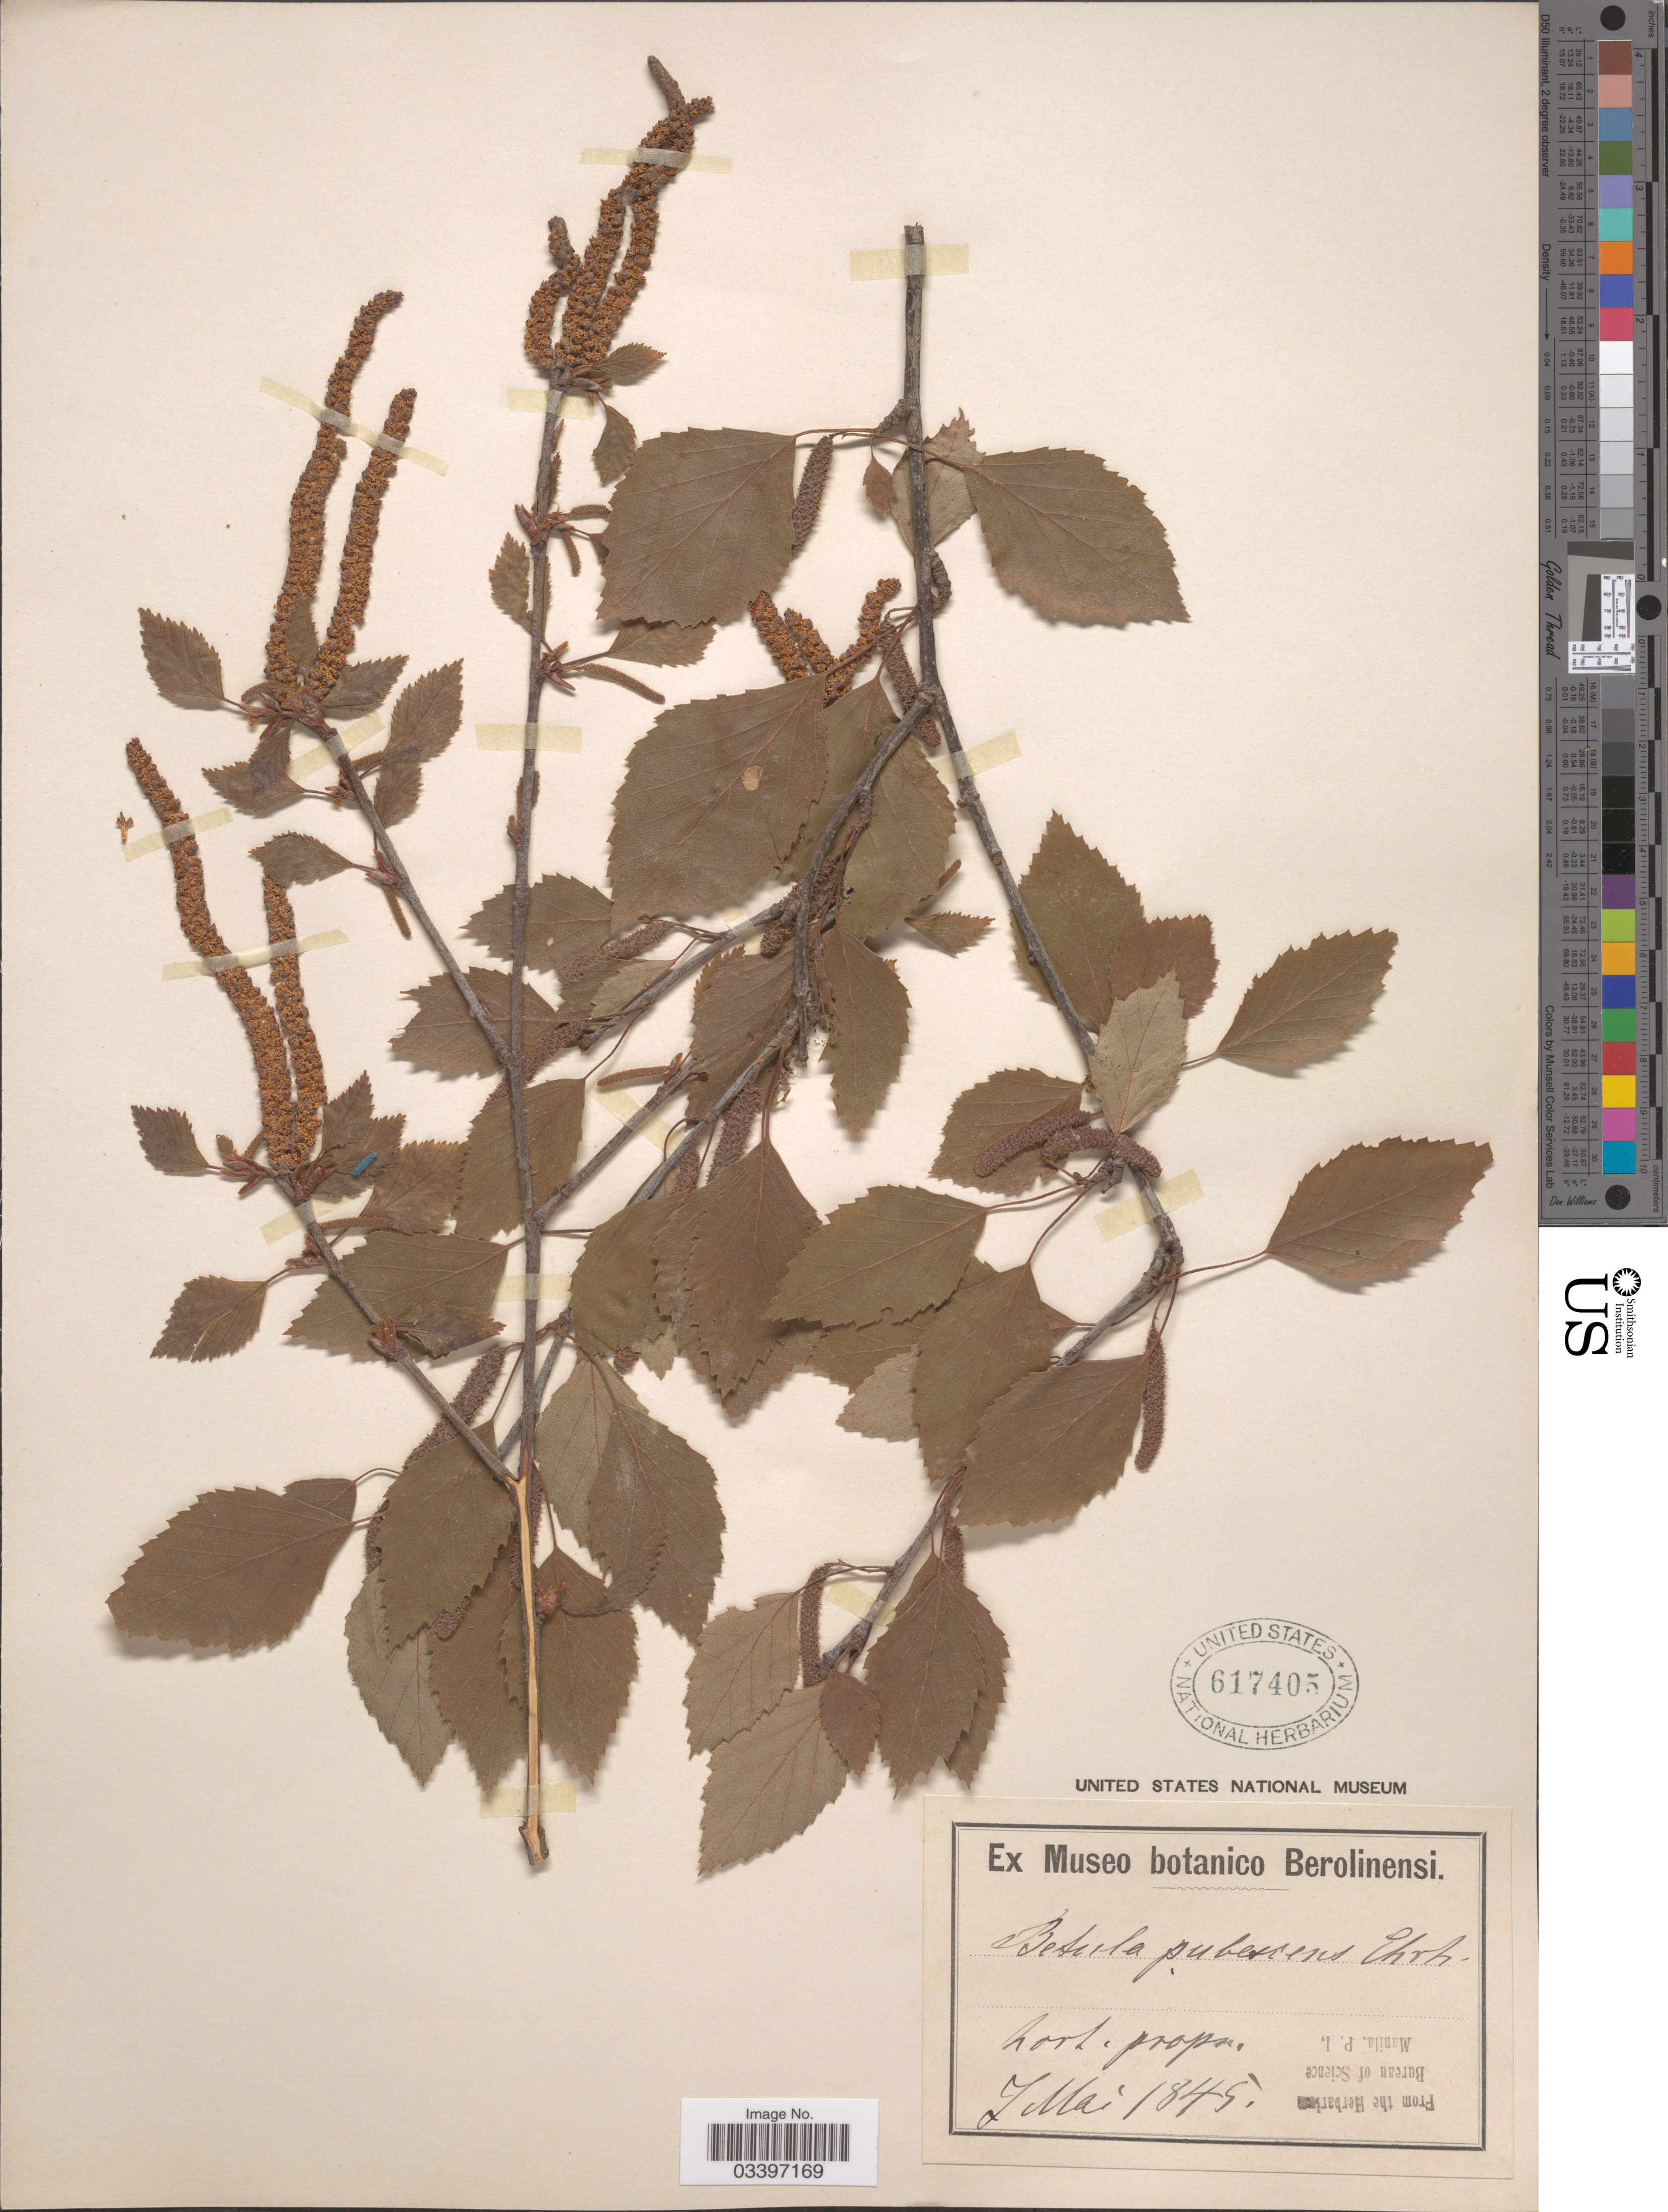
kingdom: Plantae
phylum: Tracheophyta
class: Magnoliopsida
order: Fagales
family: Betulaceae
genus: Betula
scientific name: Betula pubescens var. friesii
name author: (Larsson ex Hartm.) Nyman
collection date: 1845-05-07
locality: Hort. prope. [interpreted]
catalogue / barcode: US 617405